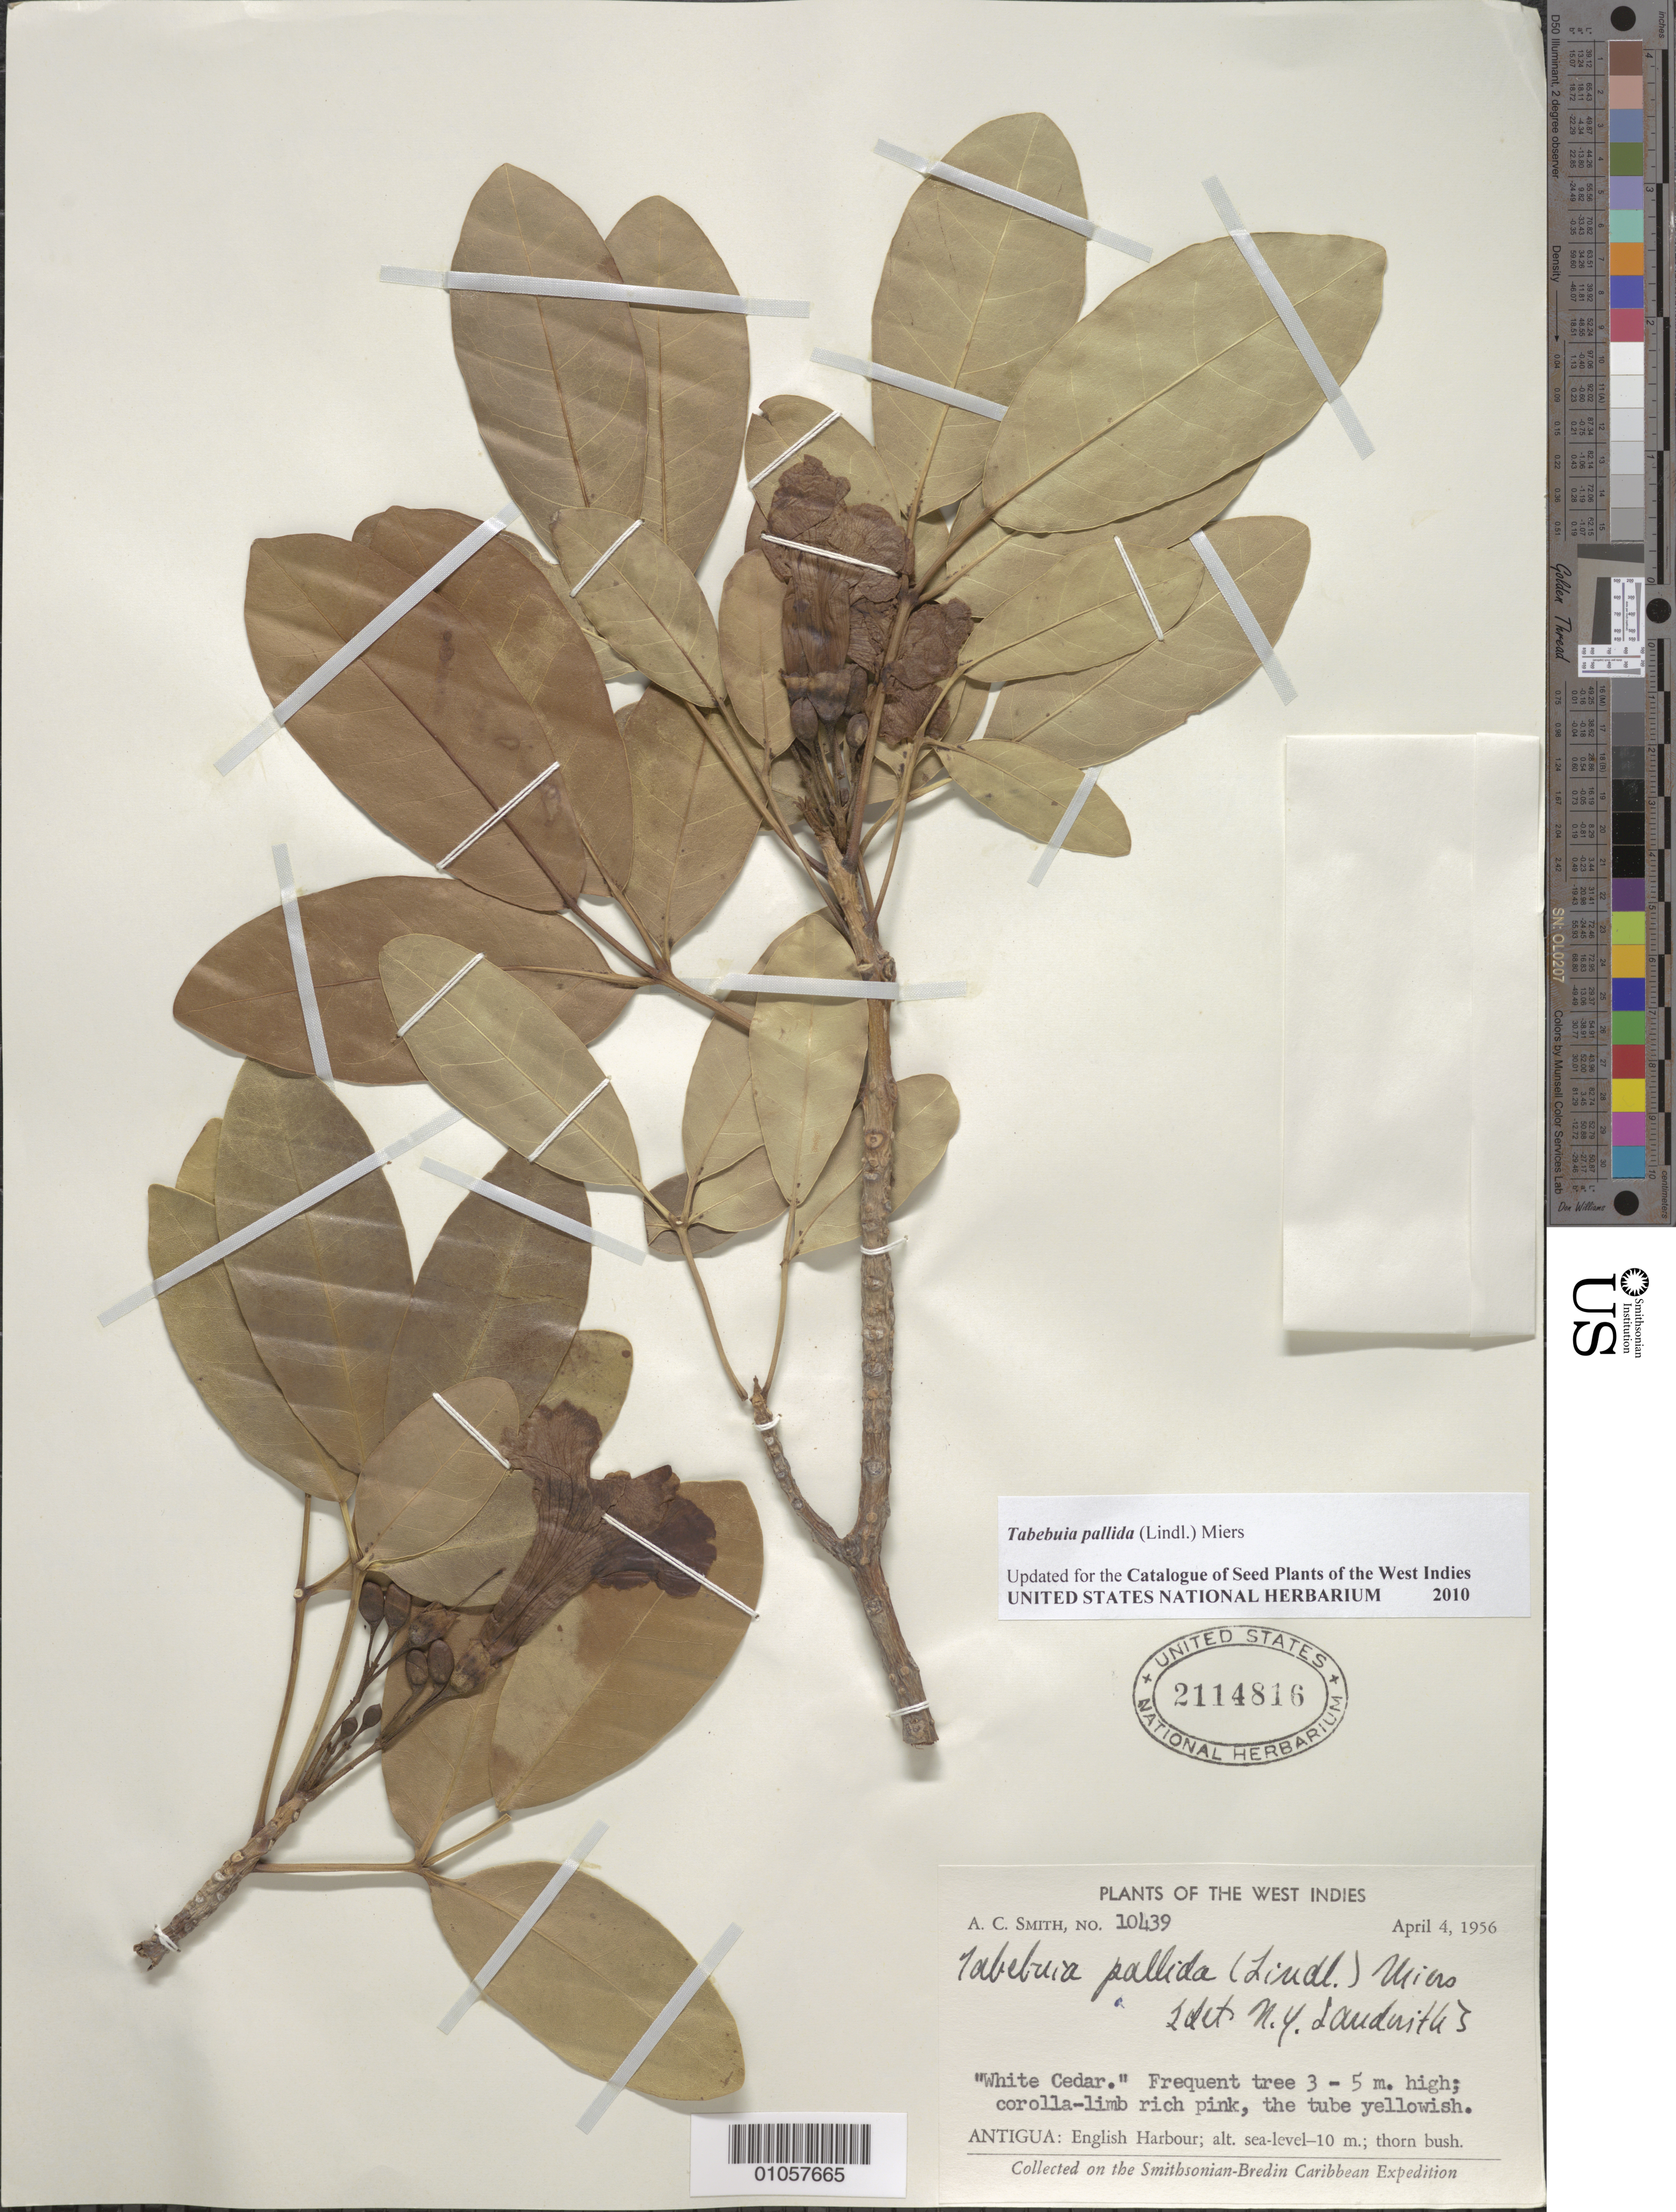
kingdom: Plantae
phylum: Tracheophyta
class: Magnoliopsida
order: Lamiales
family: Bignoniaceae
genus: Tabebuia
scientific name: Tabebuia pallida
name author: (Lindl.) Miers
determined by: Sandwith, N. Y.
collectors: A. C. Smith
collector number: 10439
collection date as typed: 04 Apr 1956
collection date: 1956-04-04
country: Antigua and Barbuda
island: Antigua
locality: English Harbour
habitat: Thorn bush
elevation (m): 0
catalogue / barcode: US 2114816